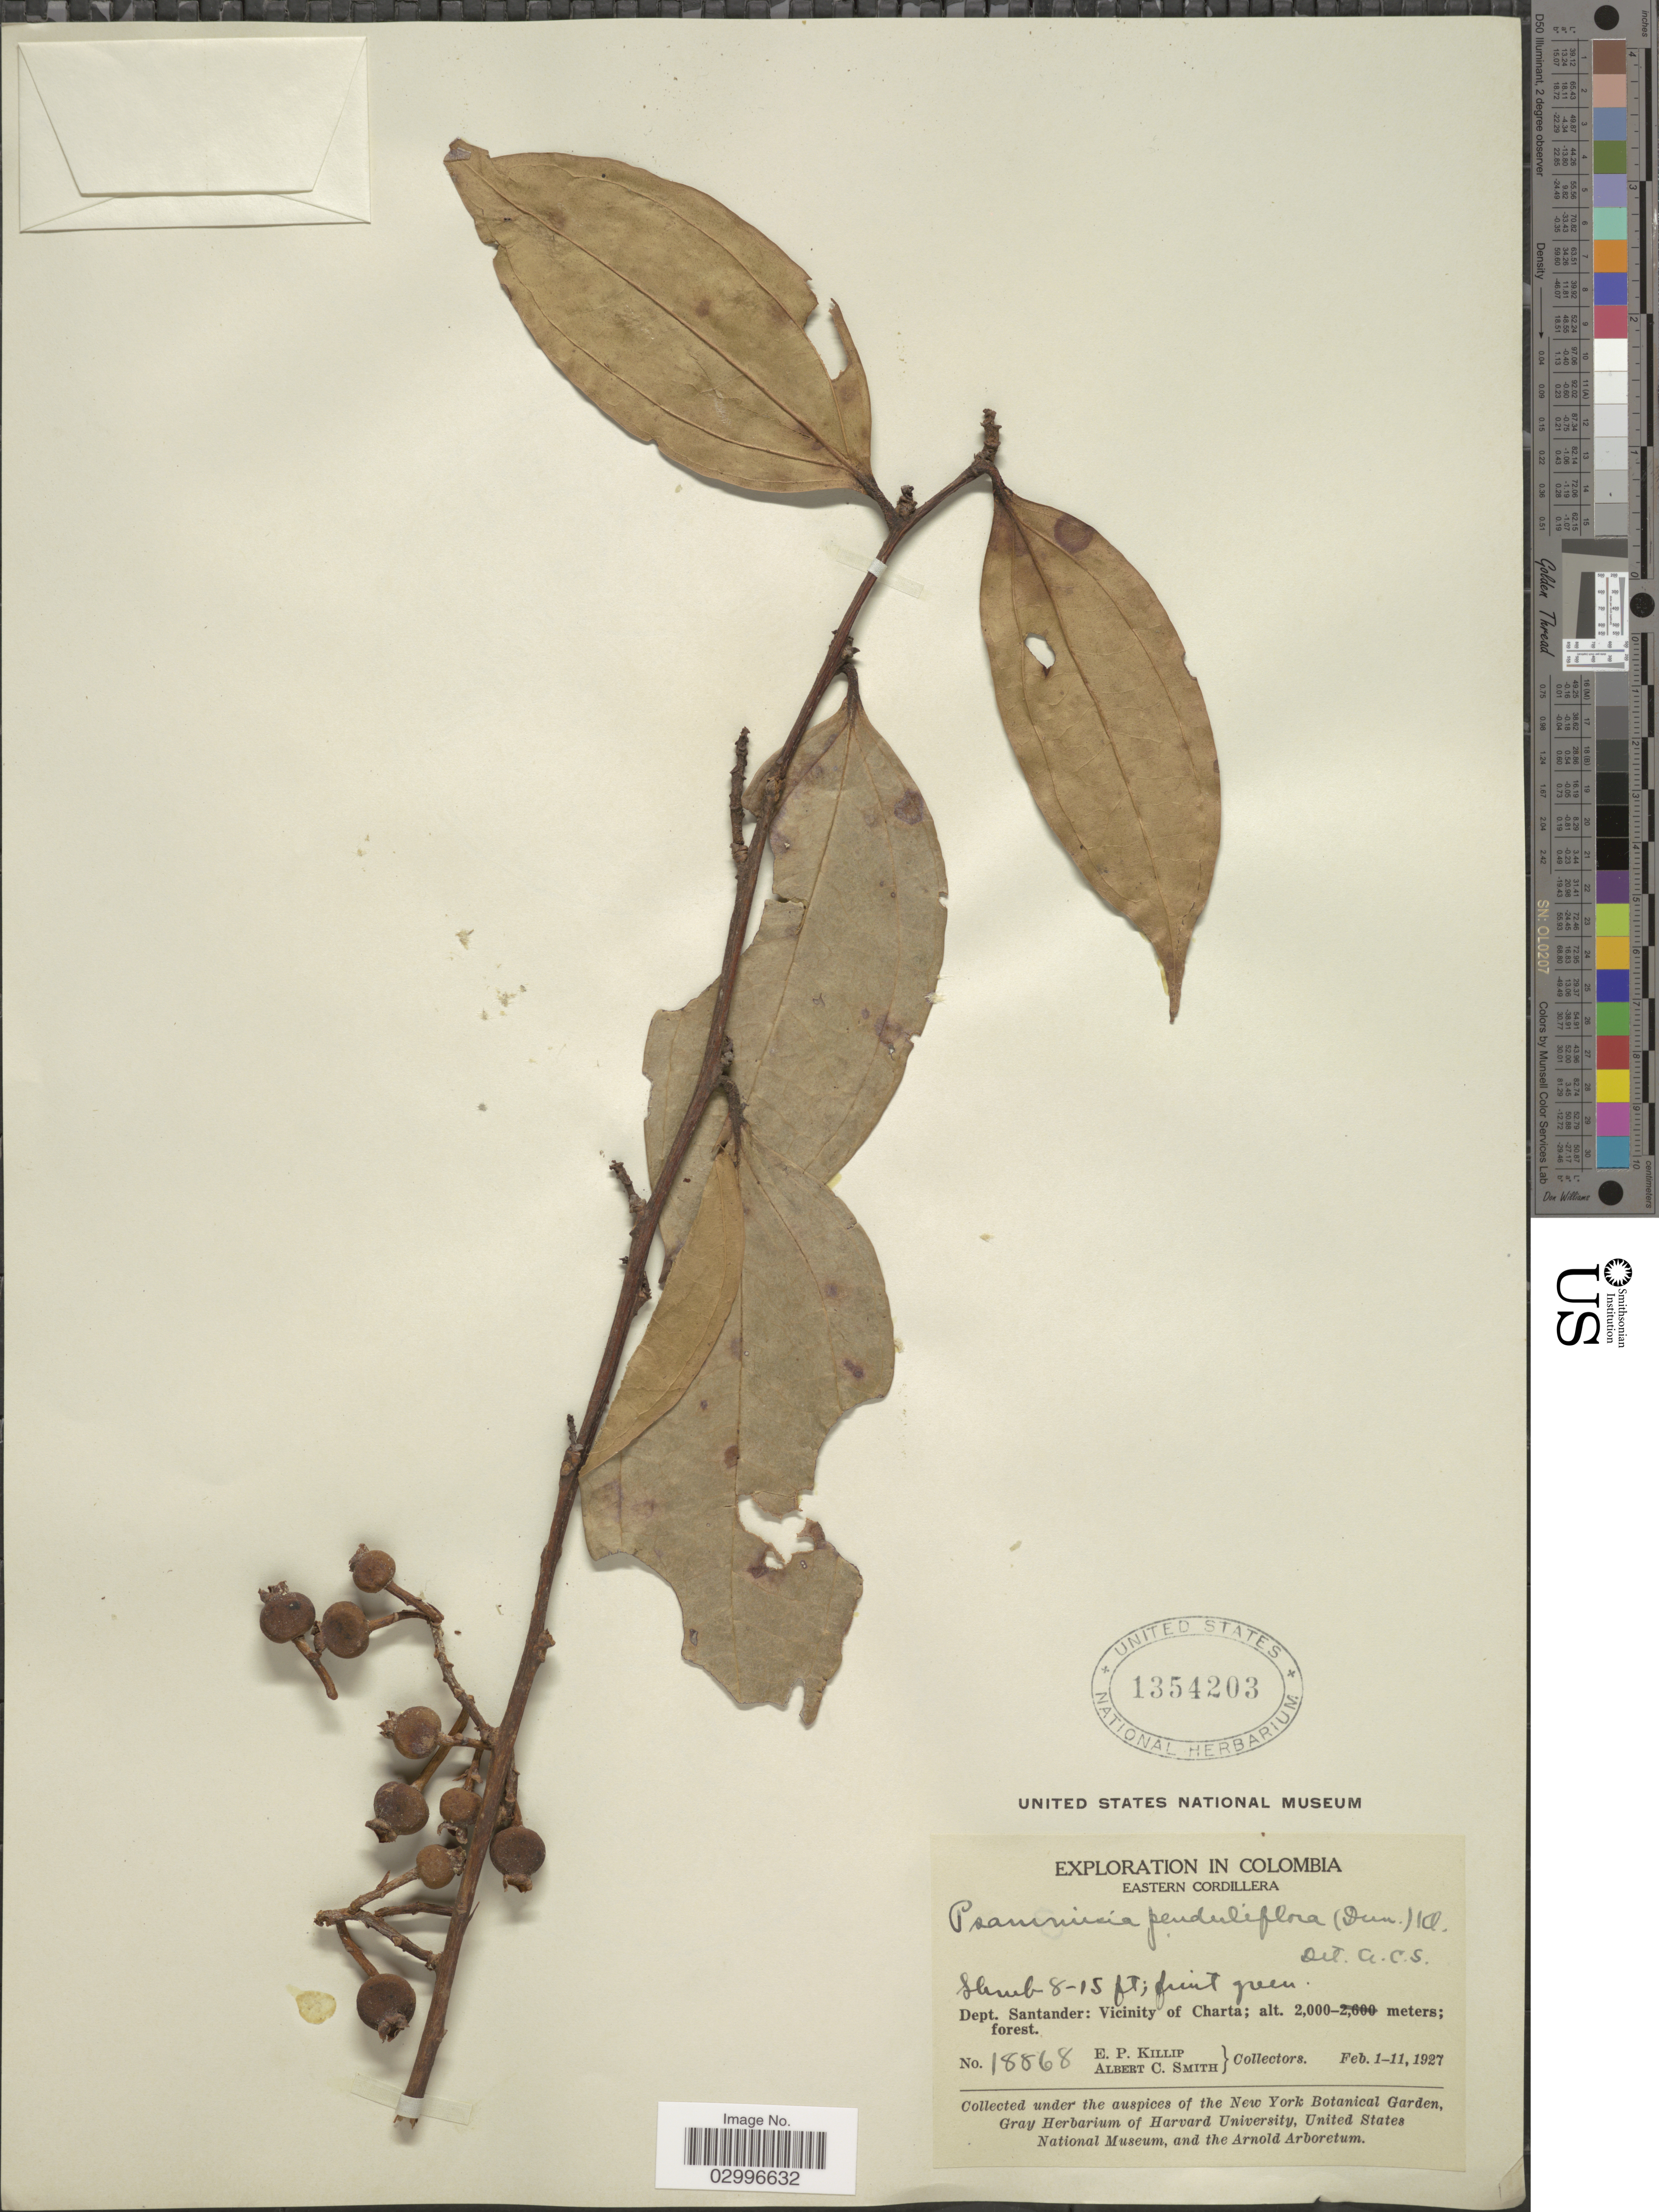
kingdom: Plantae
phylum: Tracheophyta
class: Magnoliopsida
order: Ericales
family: Ericaceae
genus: Psammisia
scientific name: Psammisia penduliflora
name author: (Dunal) Klotzsch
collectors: E. P. Killip & A. C. Smith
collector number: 18868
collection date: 1927-02-01/1927-02-11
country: Colombia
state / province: Santander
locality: Eastern Cordillera. Dept. Santander: Vicinity of Charta.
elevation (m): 2000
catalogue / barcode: US 1354203